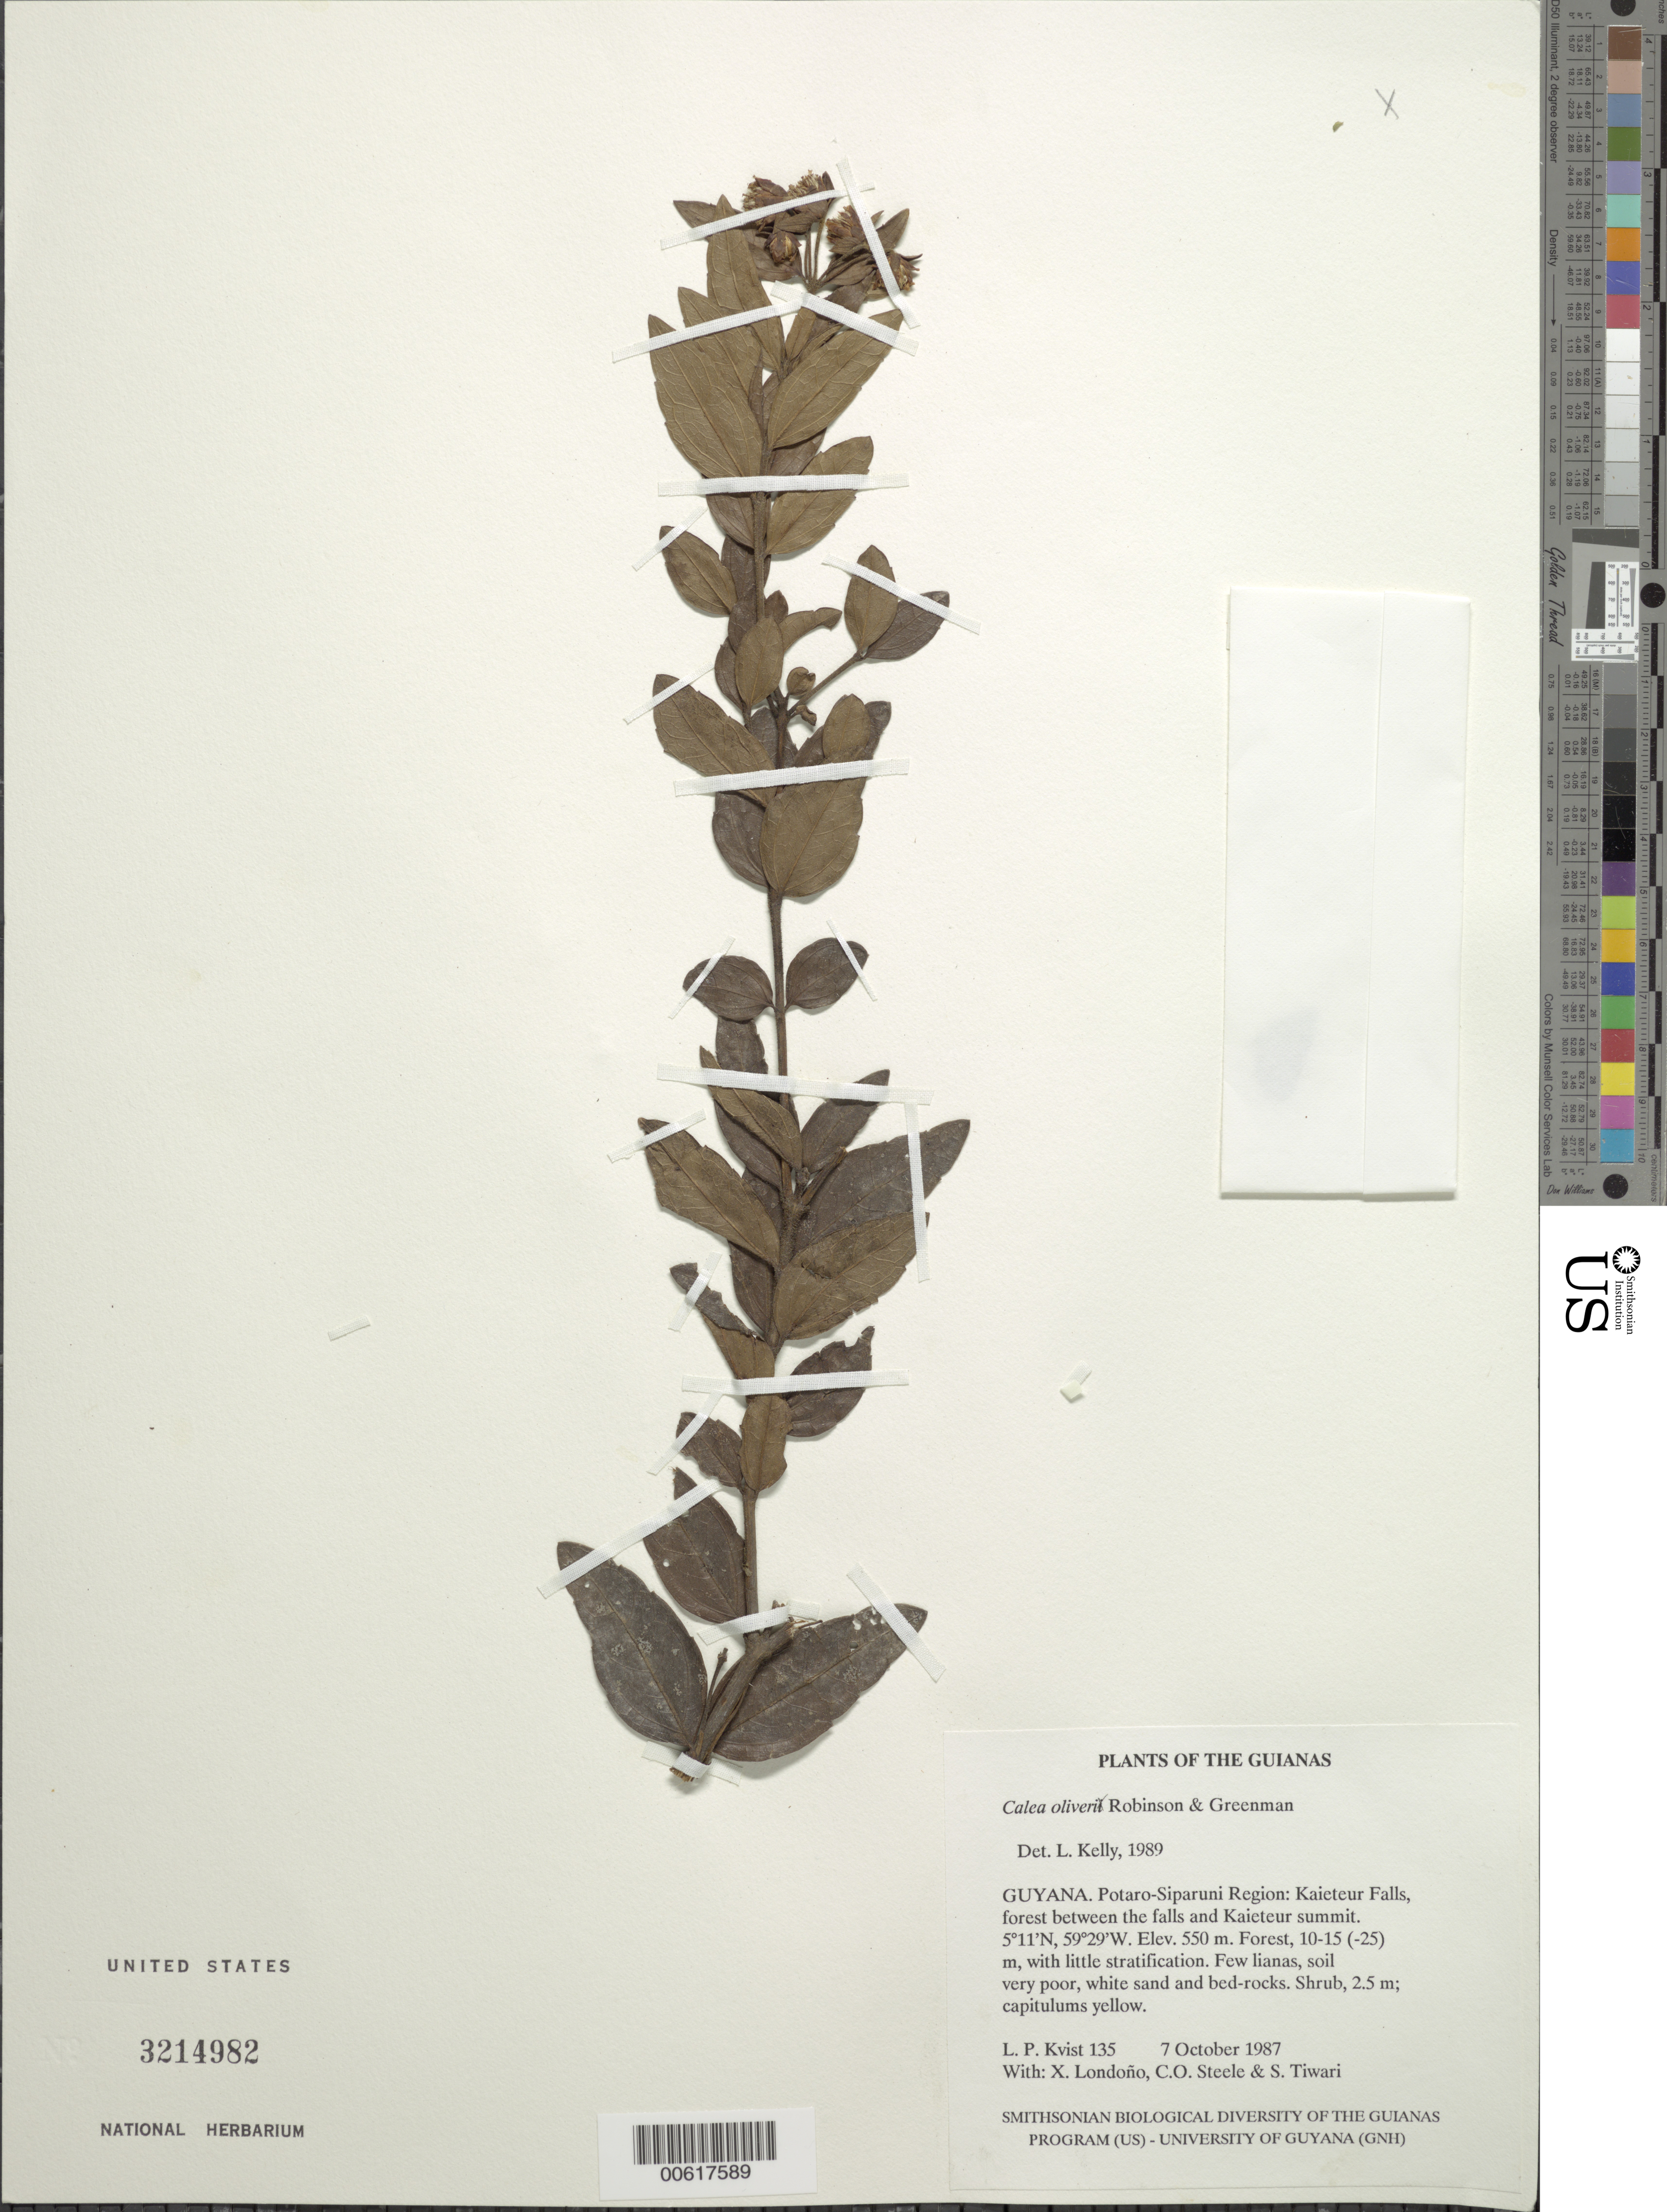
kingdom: Plantae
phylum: Tracheophyta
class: Magnoliopsida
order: Asterales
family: Asteraceae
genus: Calea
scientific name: Calea oliveri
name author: B.L. Rob. & Greenm.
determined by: Kelly, L. M., (US), NMNH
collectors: L. P. Kvist, X. Londoño, O. C. Steele & S. Tiwari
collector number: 135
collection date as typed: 7 October 1987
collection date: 1987-10-07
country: Guyana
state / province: Potaro-Siparuni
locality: Kaieteur Falls, between the falls and Kaieteur summit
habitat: Forest, 10-15 (-25) m, with little stratification. Few lianas, soil very poor, white sand and bed-rocks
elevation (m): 550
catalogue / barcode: US 3214982